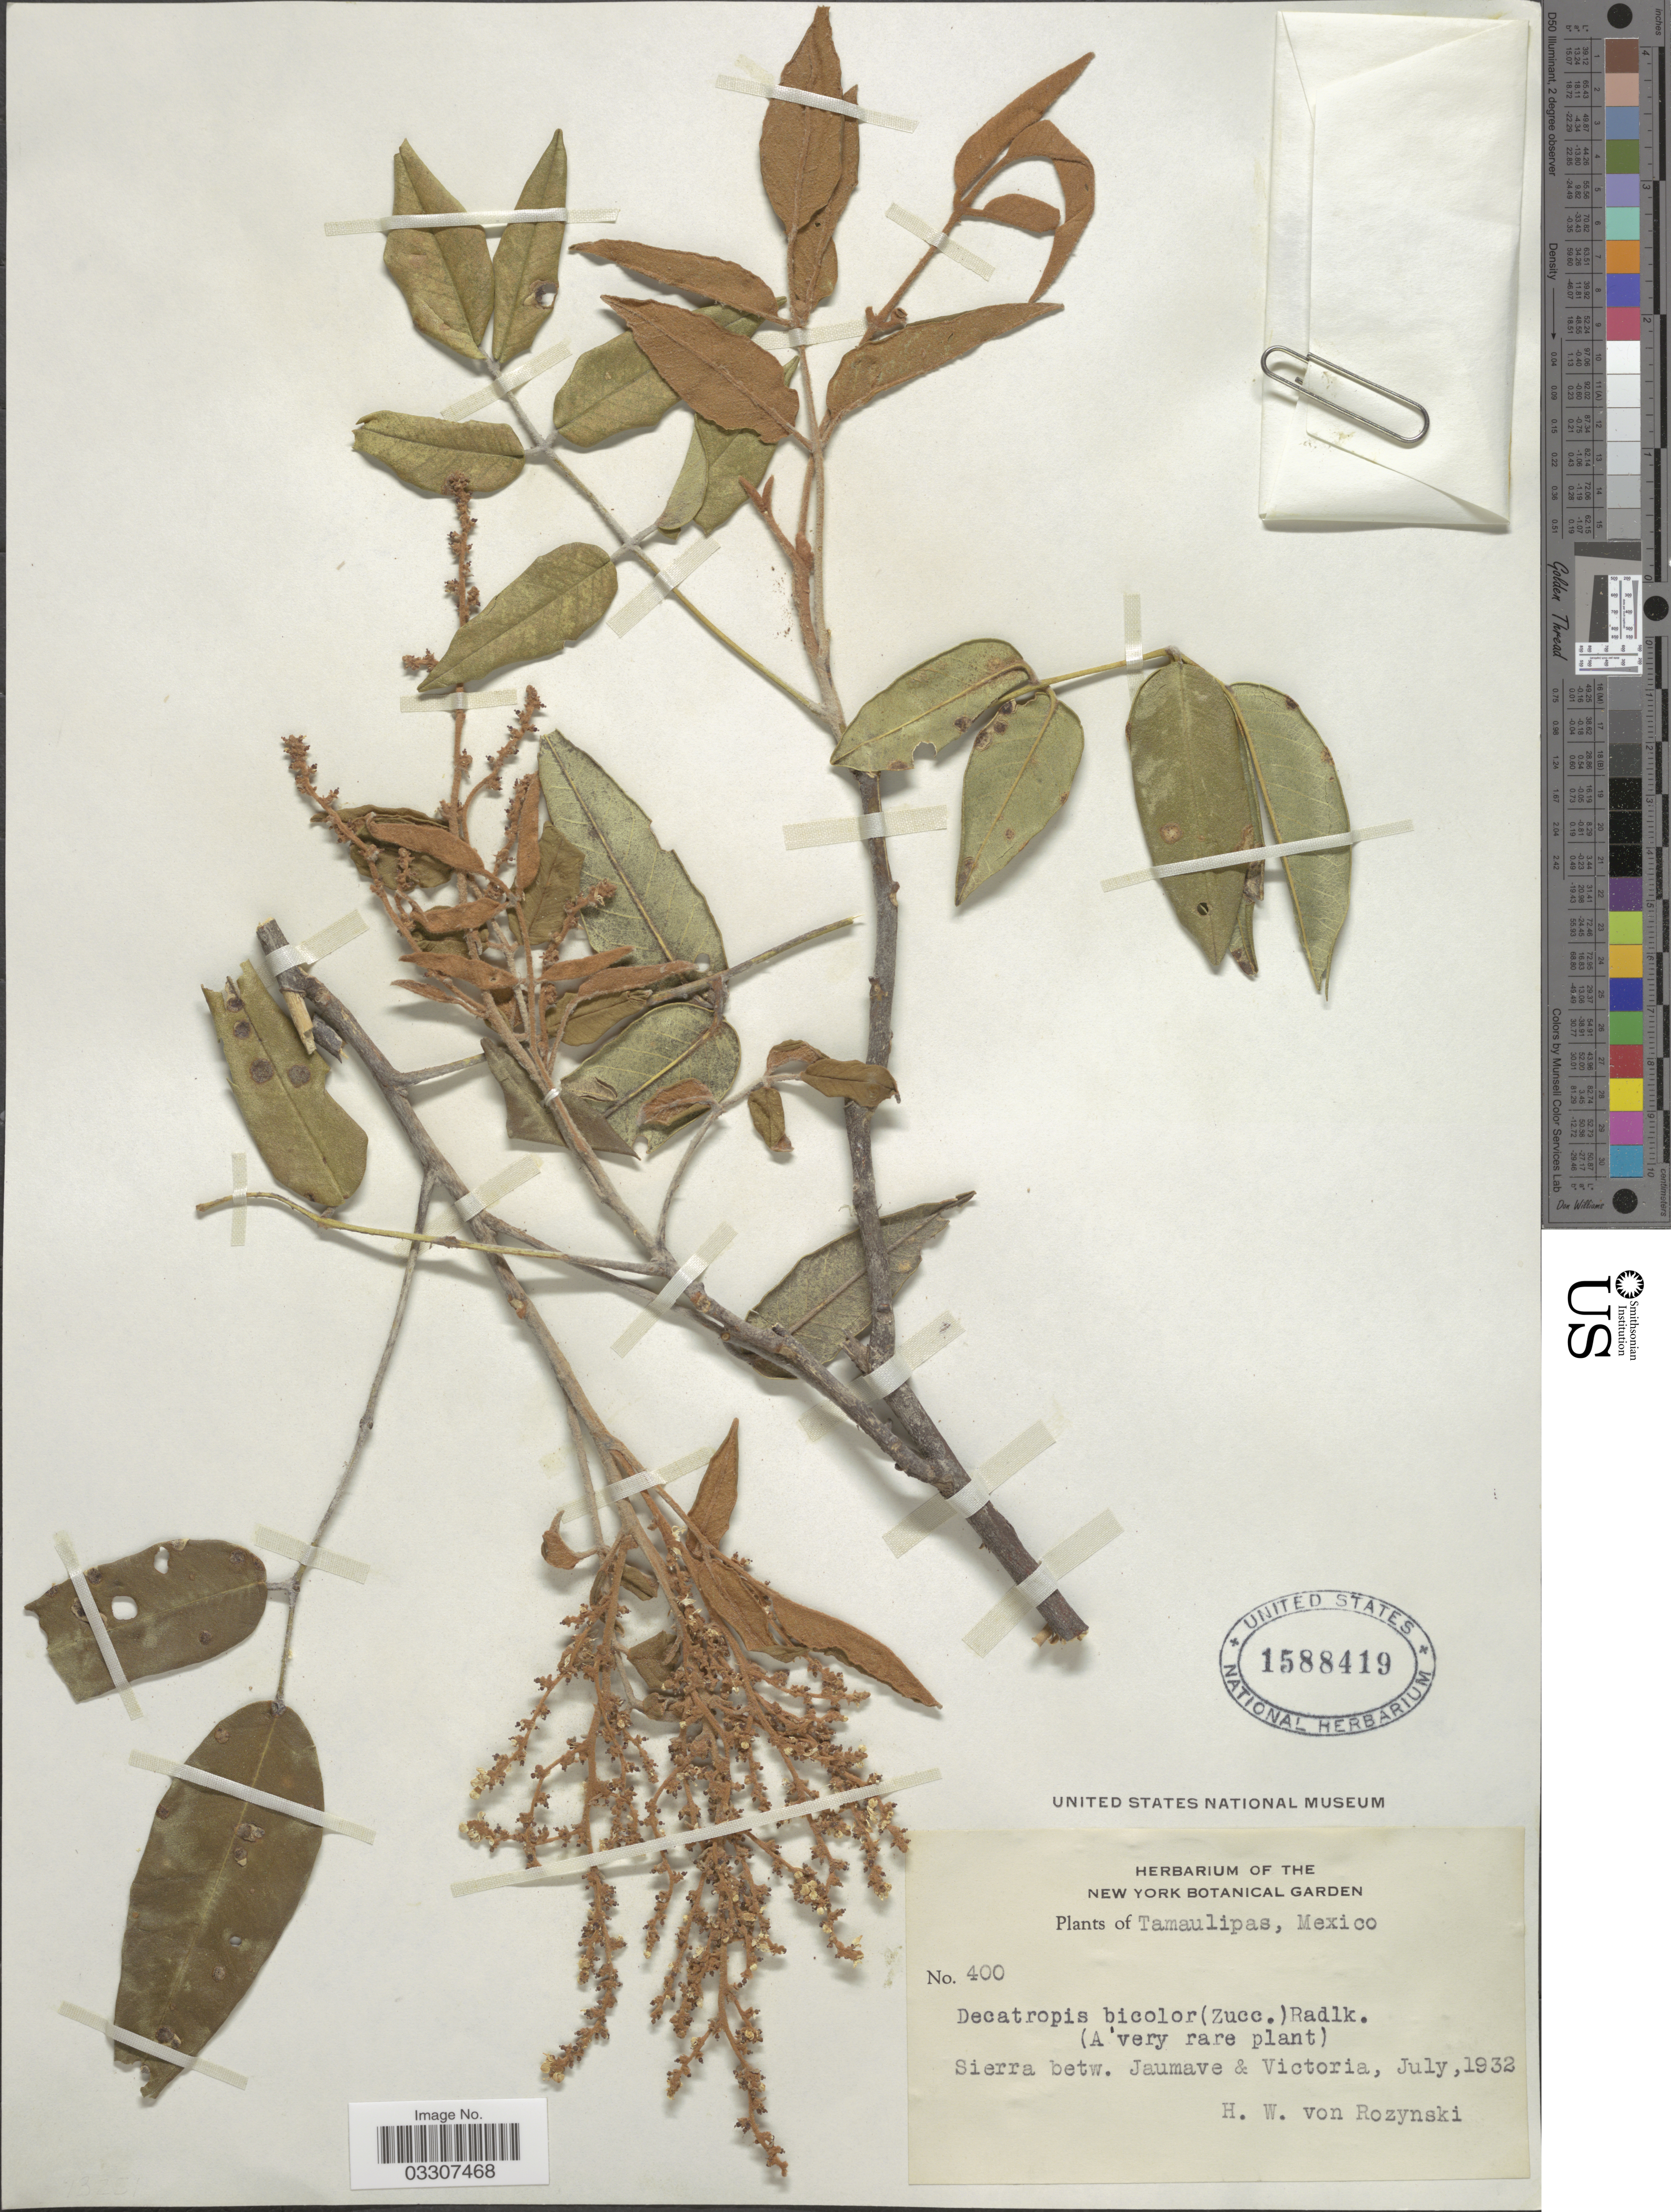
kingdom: Plantae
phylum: Tracheophyta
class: Magnoliopsida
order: Sapindales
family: Rutaceae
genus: Decatropis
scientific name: Decatropis bicolor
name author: (Zucc.) Radlk.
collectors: H. von Rozynski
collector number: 400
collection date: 1932-07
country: Mexico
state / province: Tamaulipas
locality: Sierra betw. Jaumave & Victoria.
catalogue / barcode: US 1588419